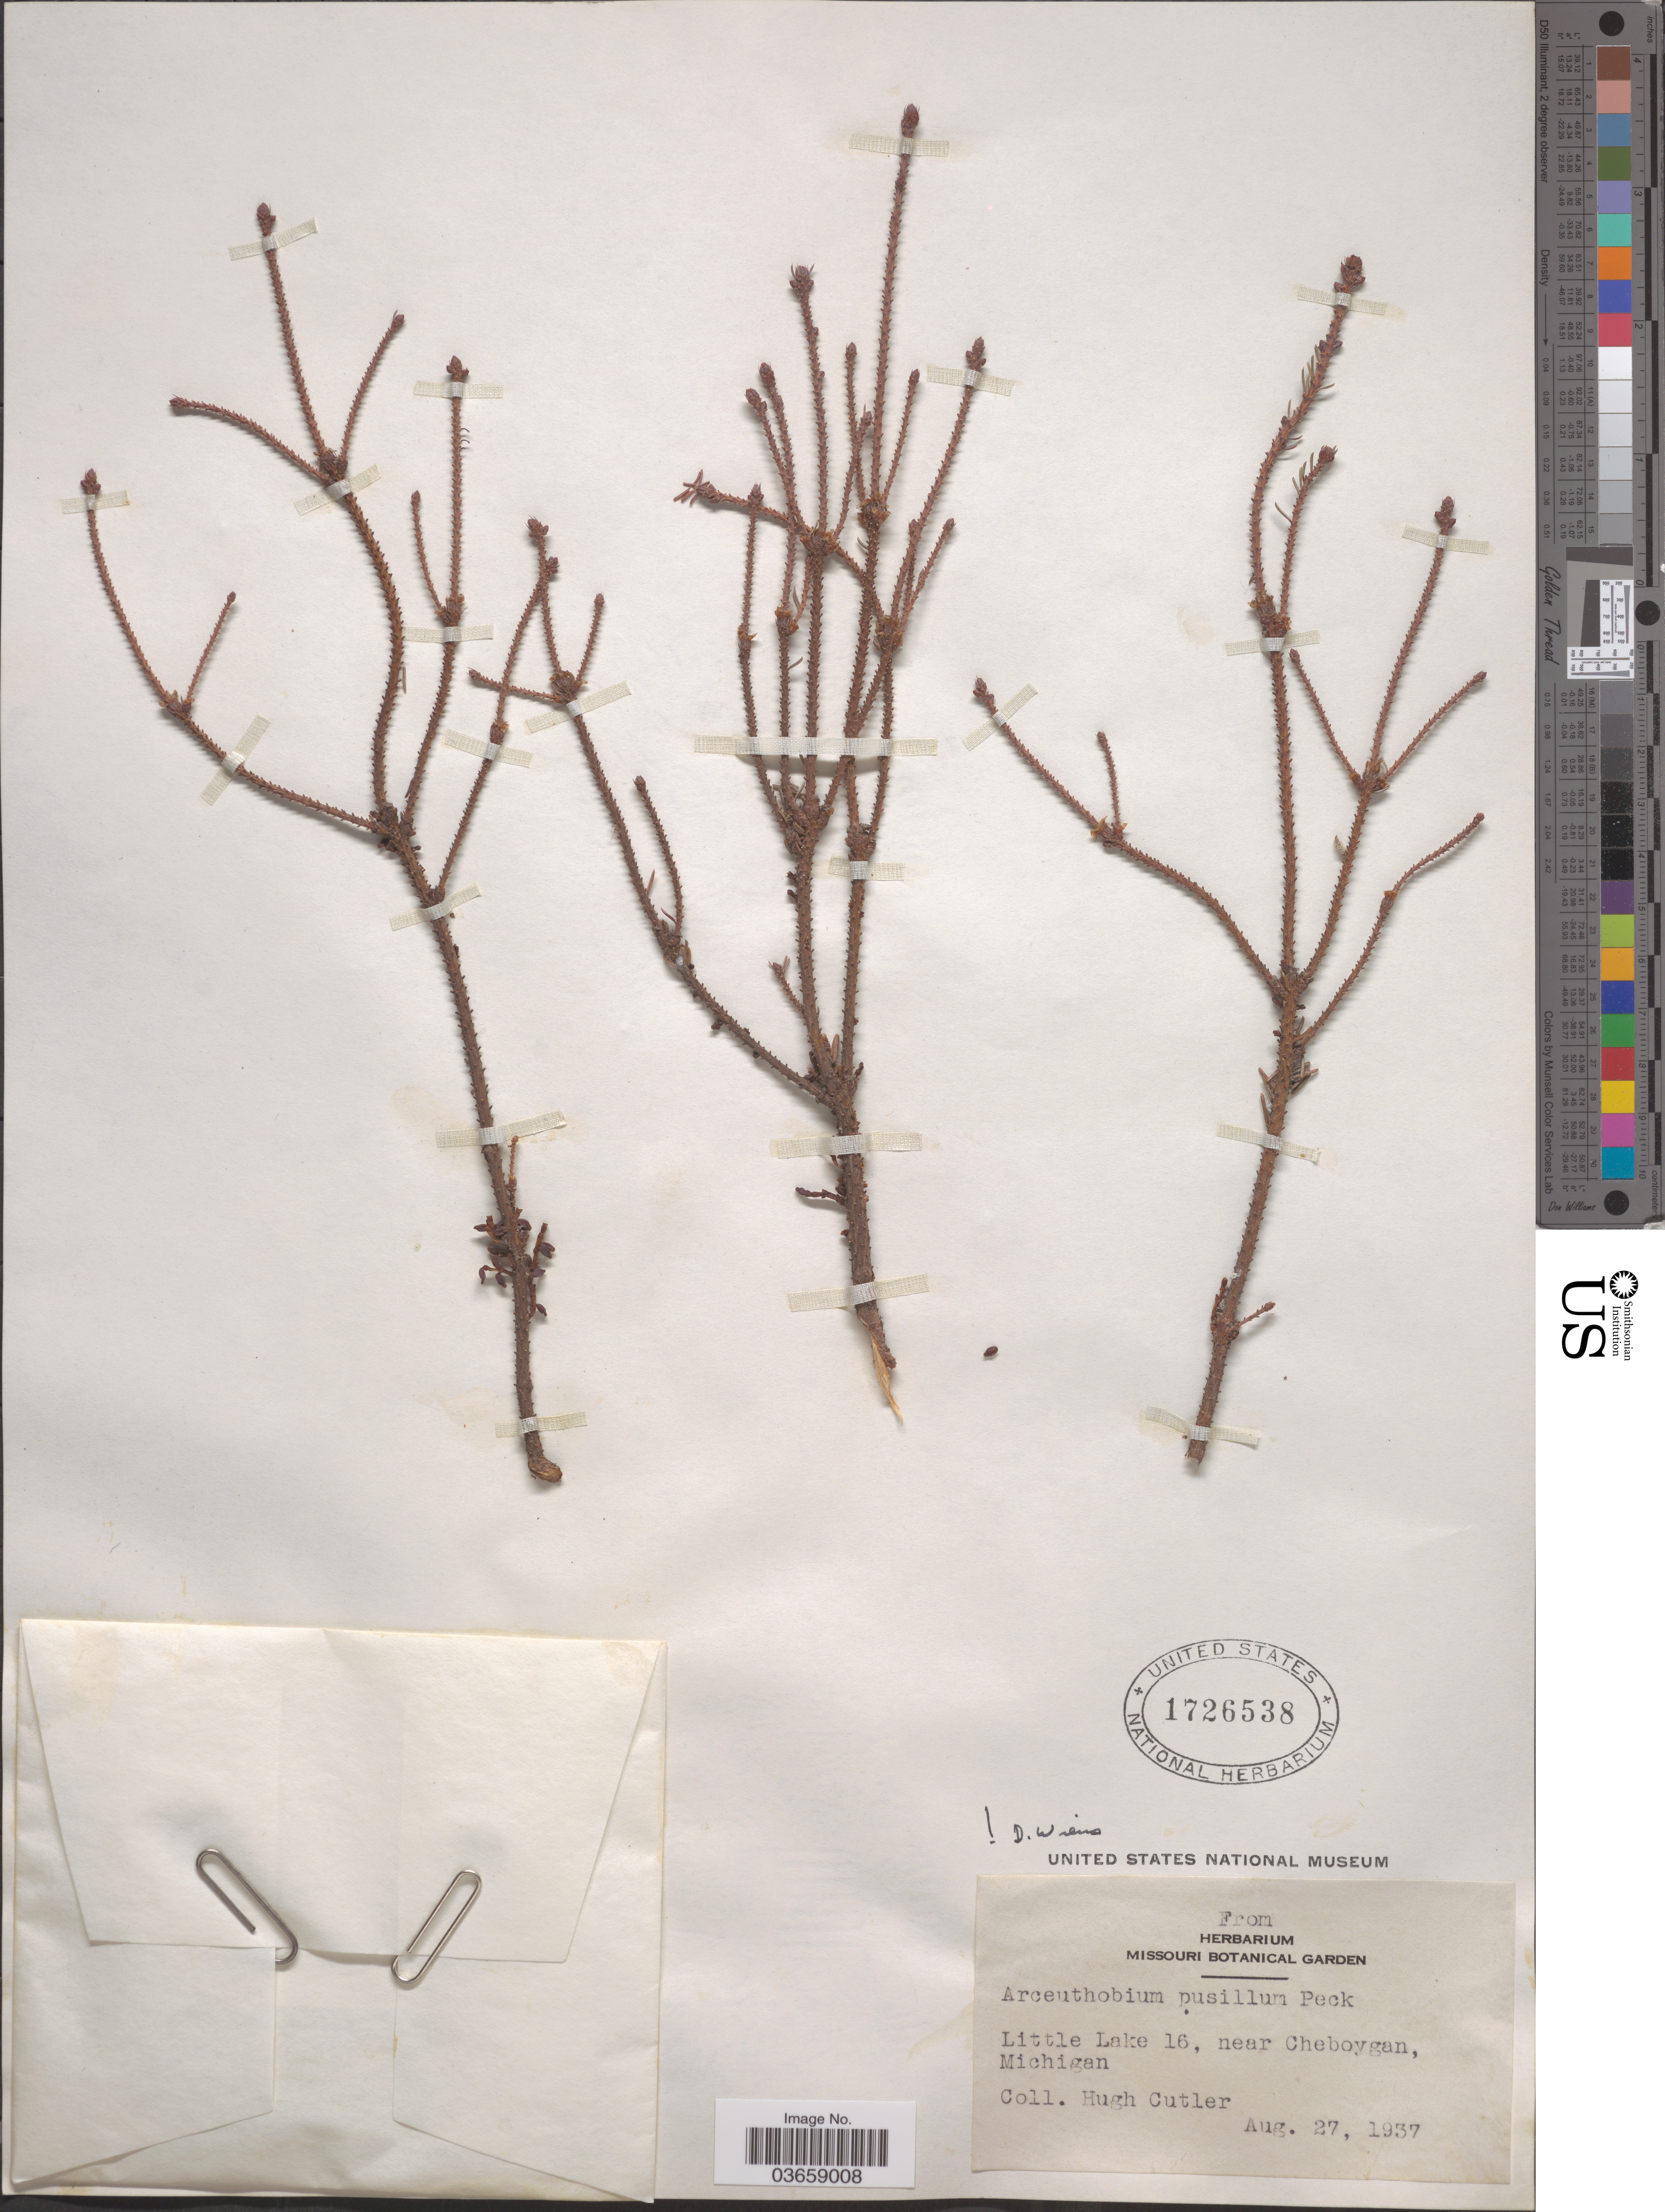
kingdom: Plantae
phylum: Tracheophyta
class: Magnoliopsida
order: Santalales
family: Viscaceae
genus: Arceuthobium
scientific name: Arceuthobium pusillum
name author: Peck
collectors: H. C. Cutler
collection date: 1937-08-27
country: United States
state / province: Michigan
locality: Little Lake 16, near Cheboygan.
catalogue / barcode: US 1726538